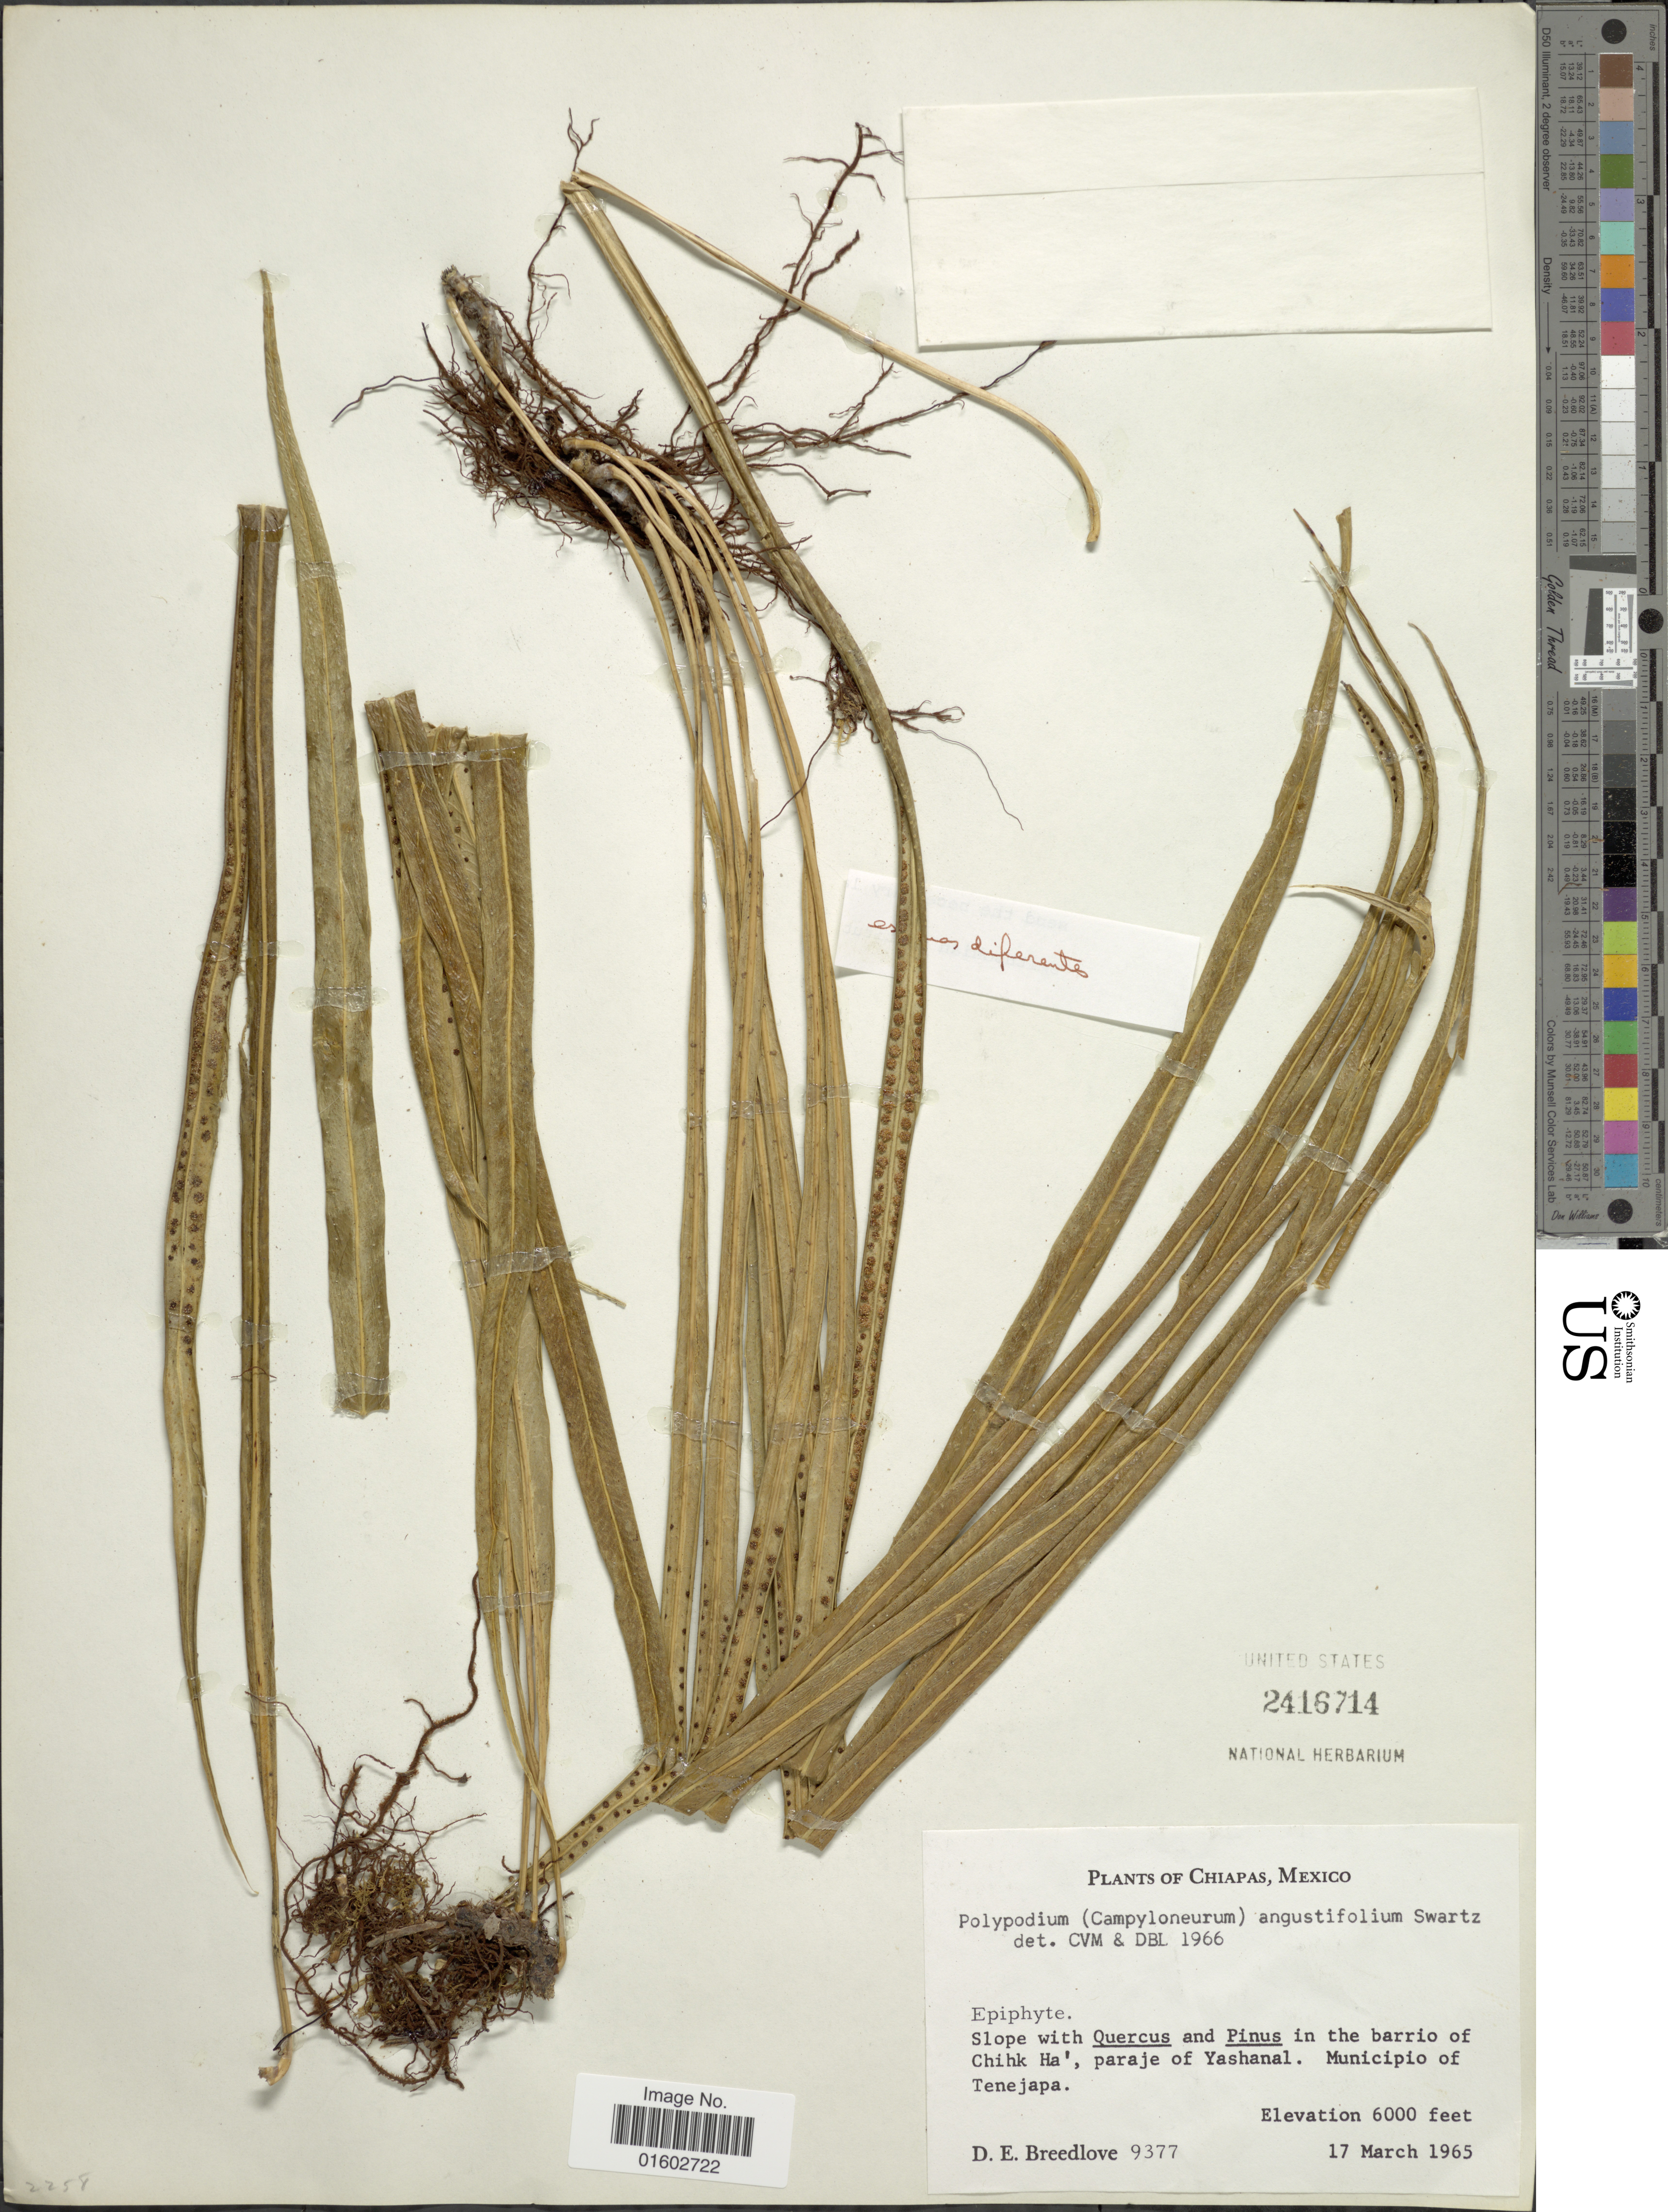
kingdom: Plantae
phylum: Tracheophyta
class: Polypodiopsida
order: Polypodiales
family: Polypodiaceae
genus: Campyloneurum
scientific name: Campyloneurum angustifolium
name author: (Sw.) Fée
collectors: D. E. Breedlove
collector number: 9377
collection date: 1965-03-17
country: Mexico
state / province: Chiapas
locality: In the barrio of Chihk Ha', paraje of Yashanal, Municipio of Tenejapa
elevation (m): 1829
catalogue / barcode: US 2416714